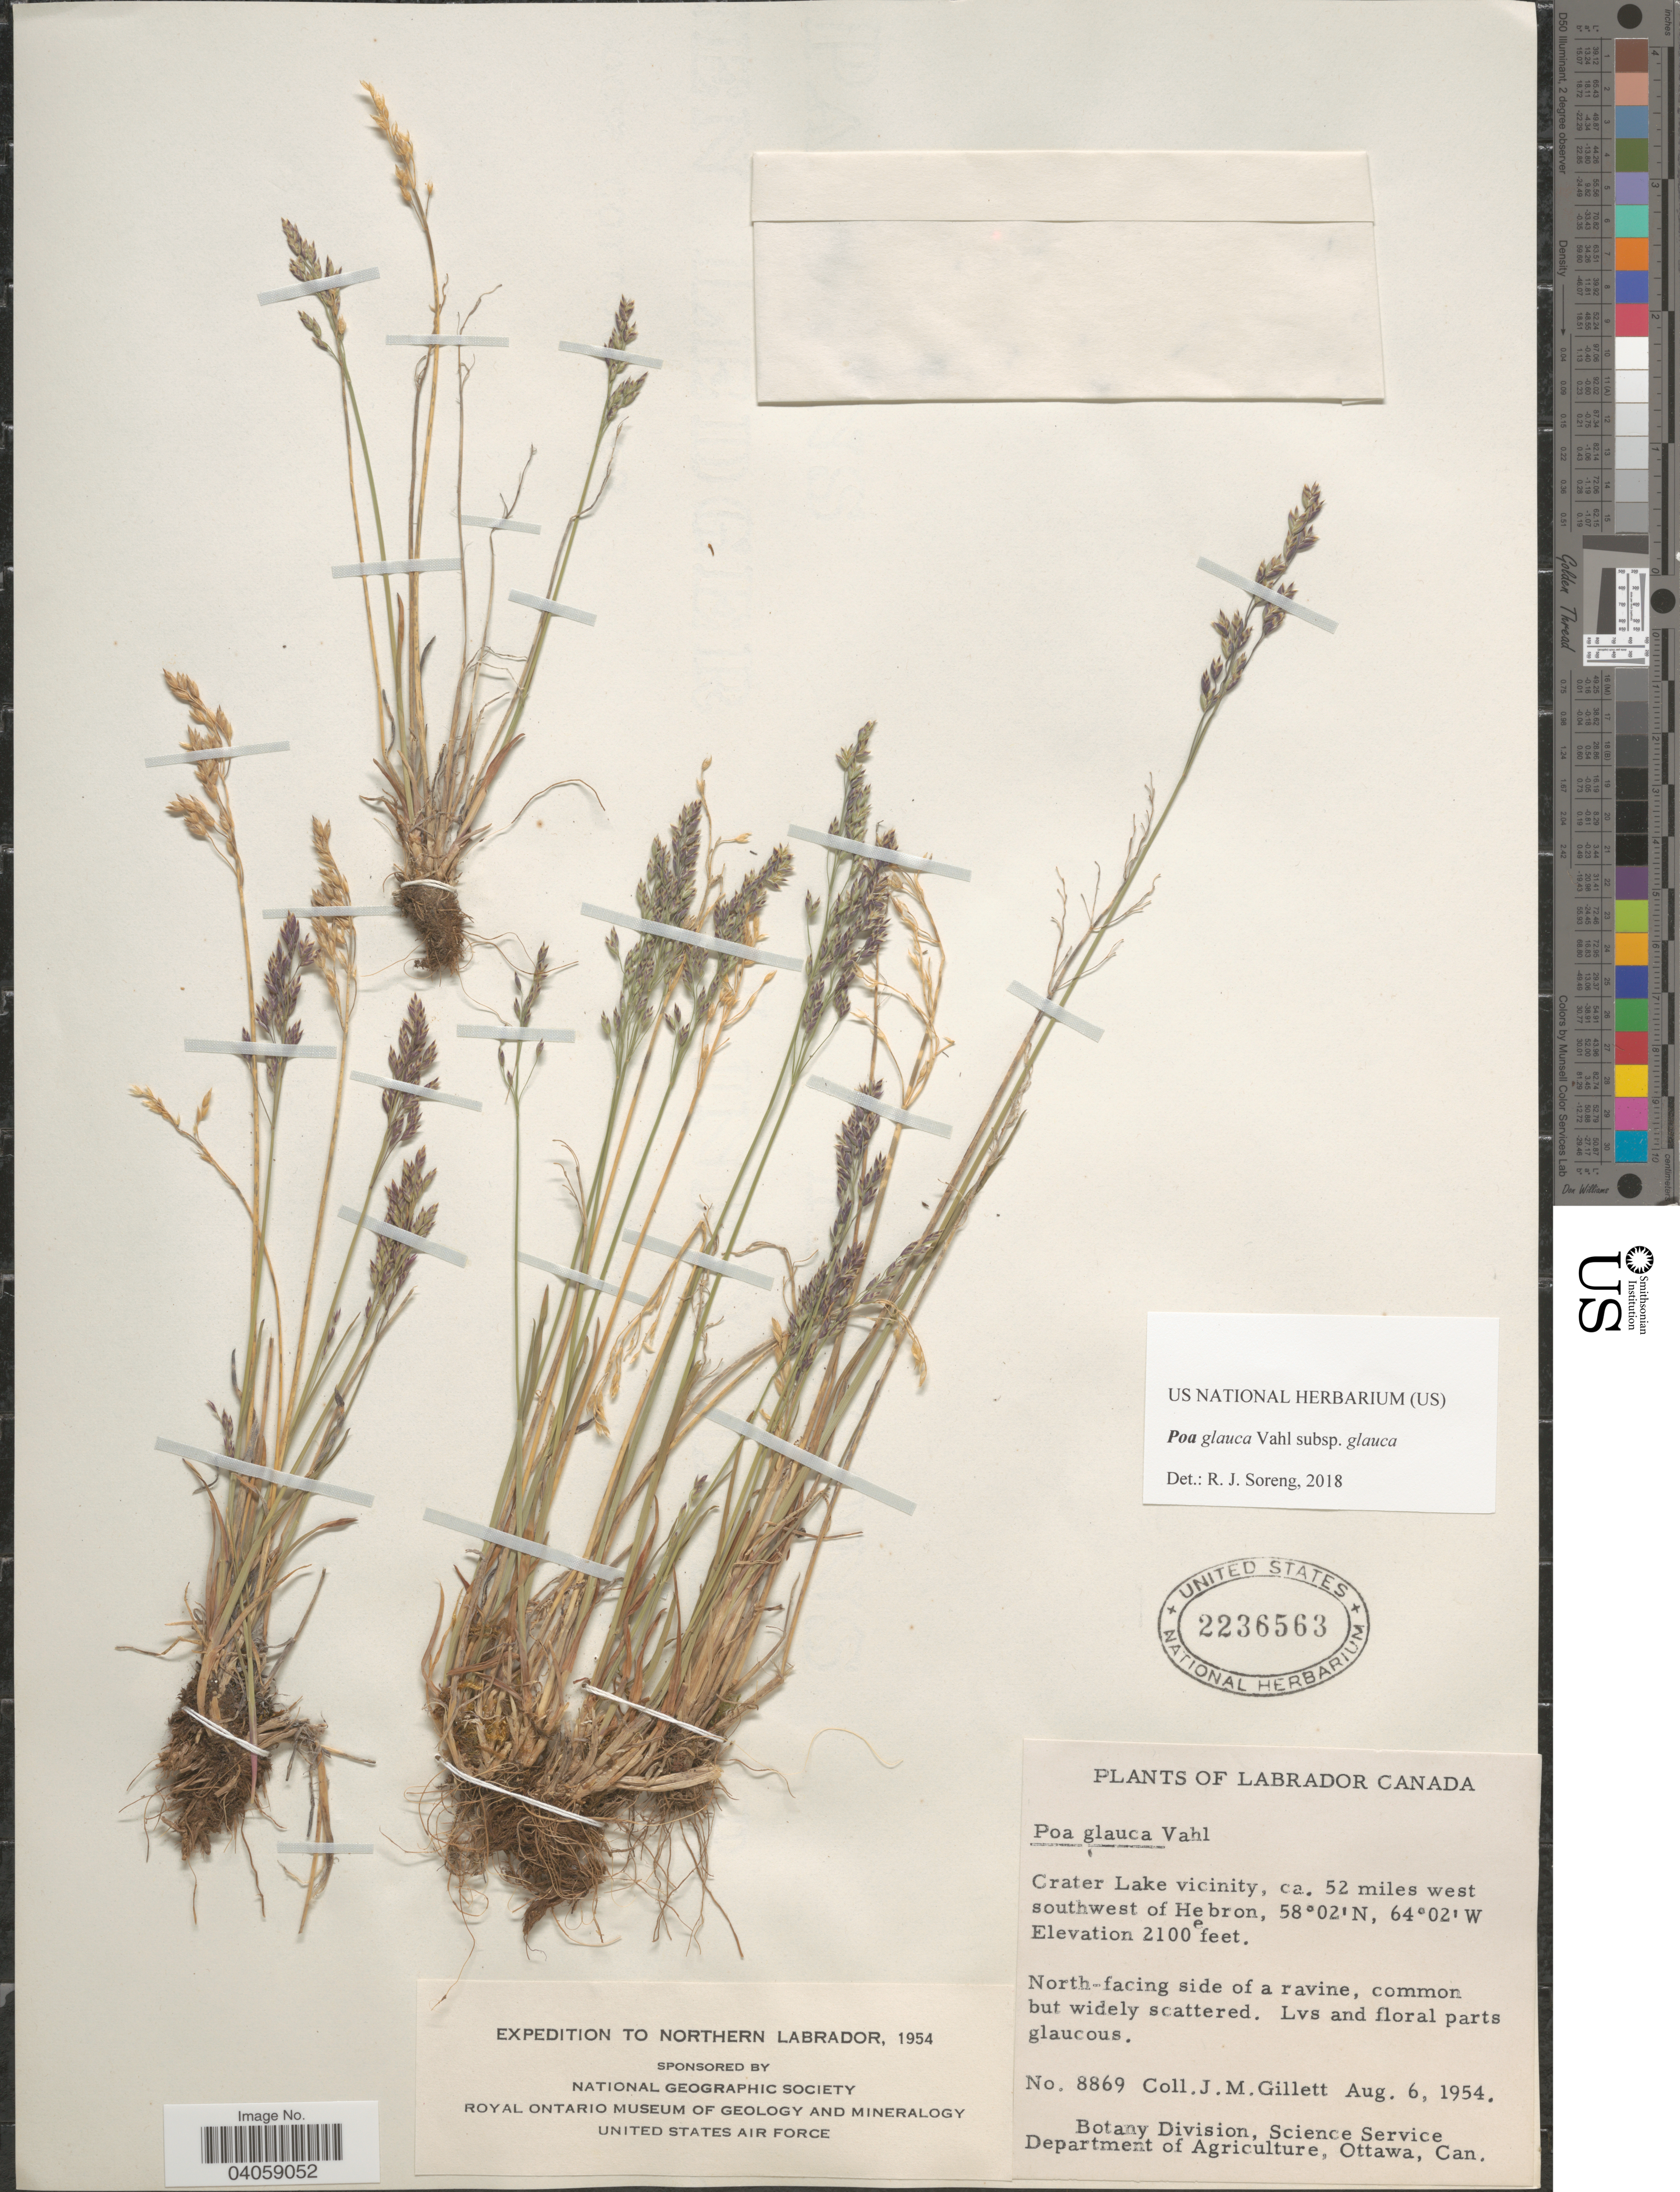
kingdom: Plantae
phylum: Tracheophyta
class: Liliopsida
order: Poales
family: Poaceae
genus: Poa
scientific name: Poa glauca subsp. glauca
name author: Vahl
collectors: J. M. Gillett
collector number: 8869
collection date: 1954-08-06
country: Canada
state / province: Newfoundland and Labrador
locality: Northern Labrador. Crater Lake vicinity, ca. 52 miles west southwest of Hebron. North-facing side of a ravine.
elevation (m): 640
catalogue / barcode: US 2236563